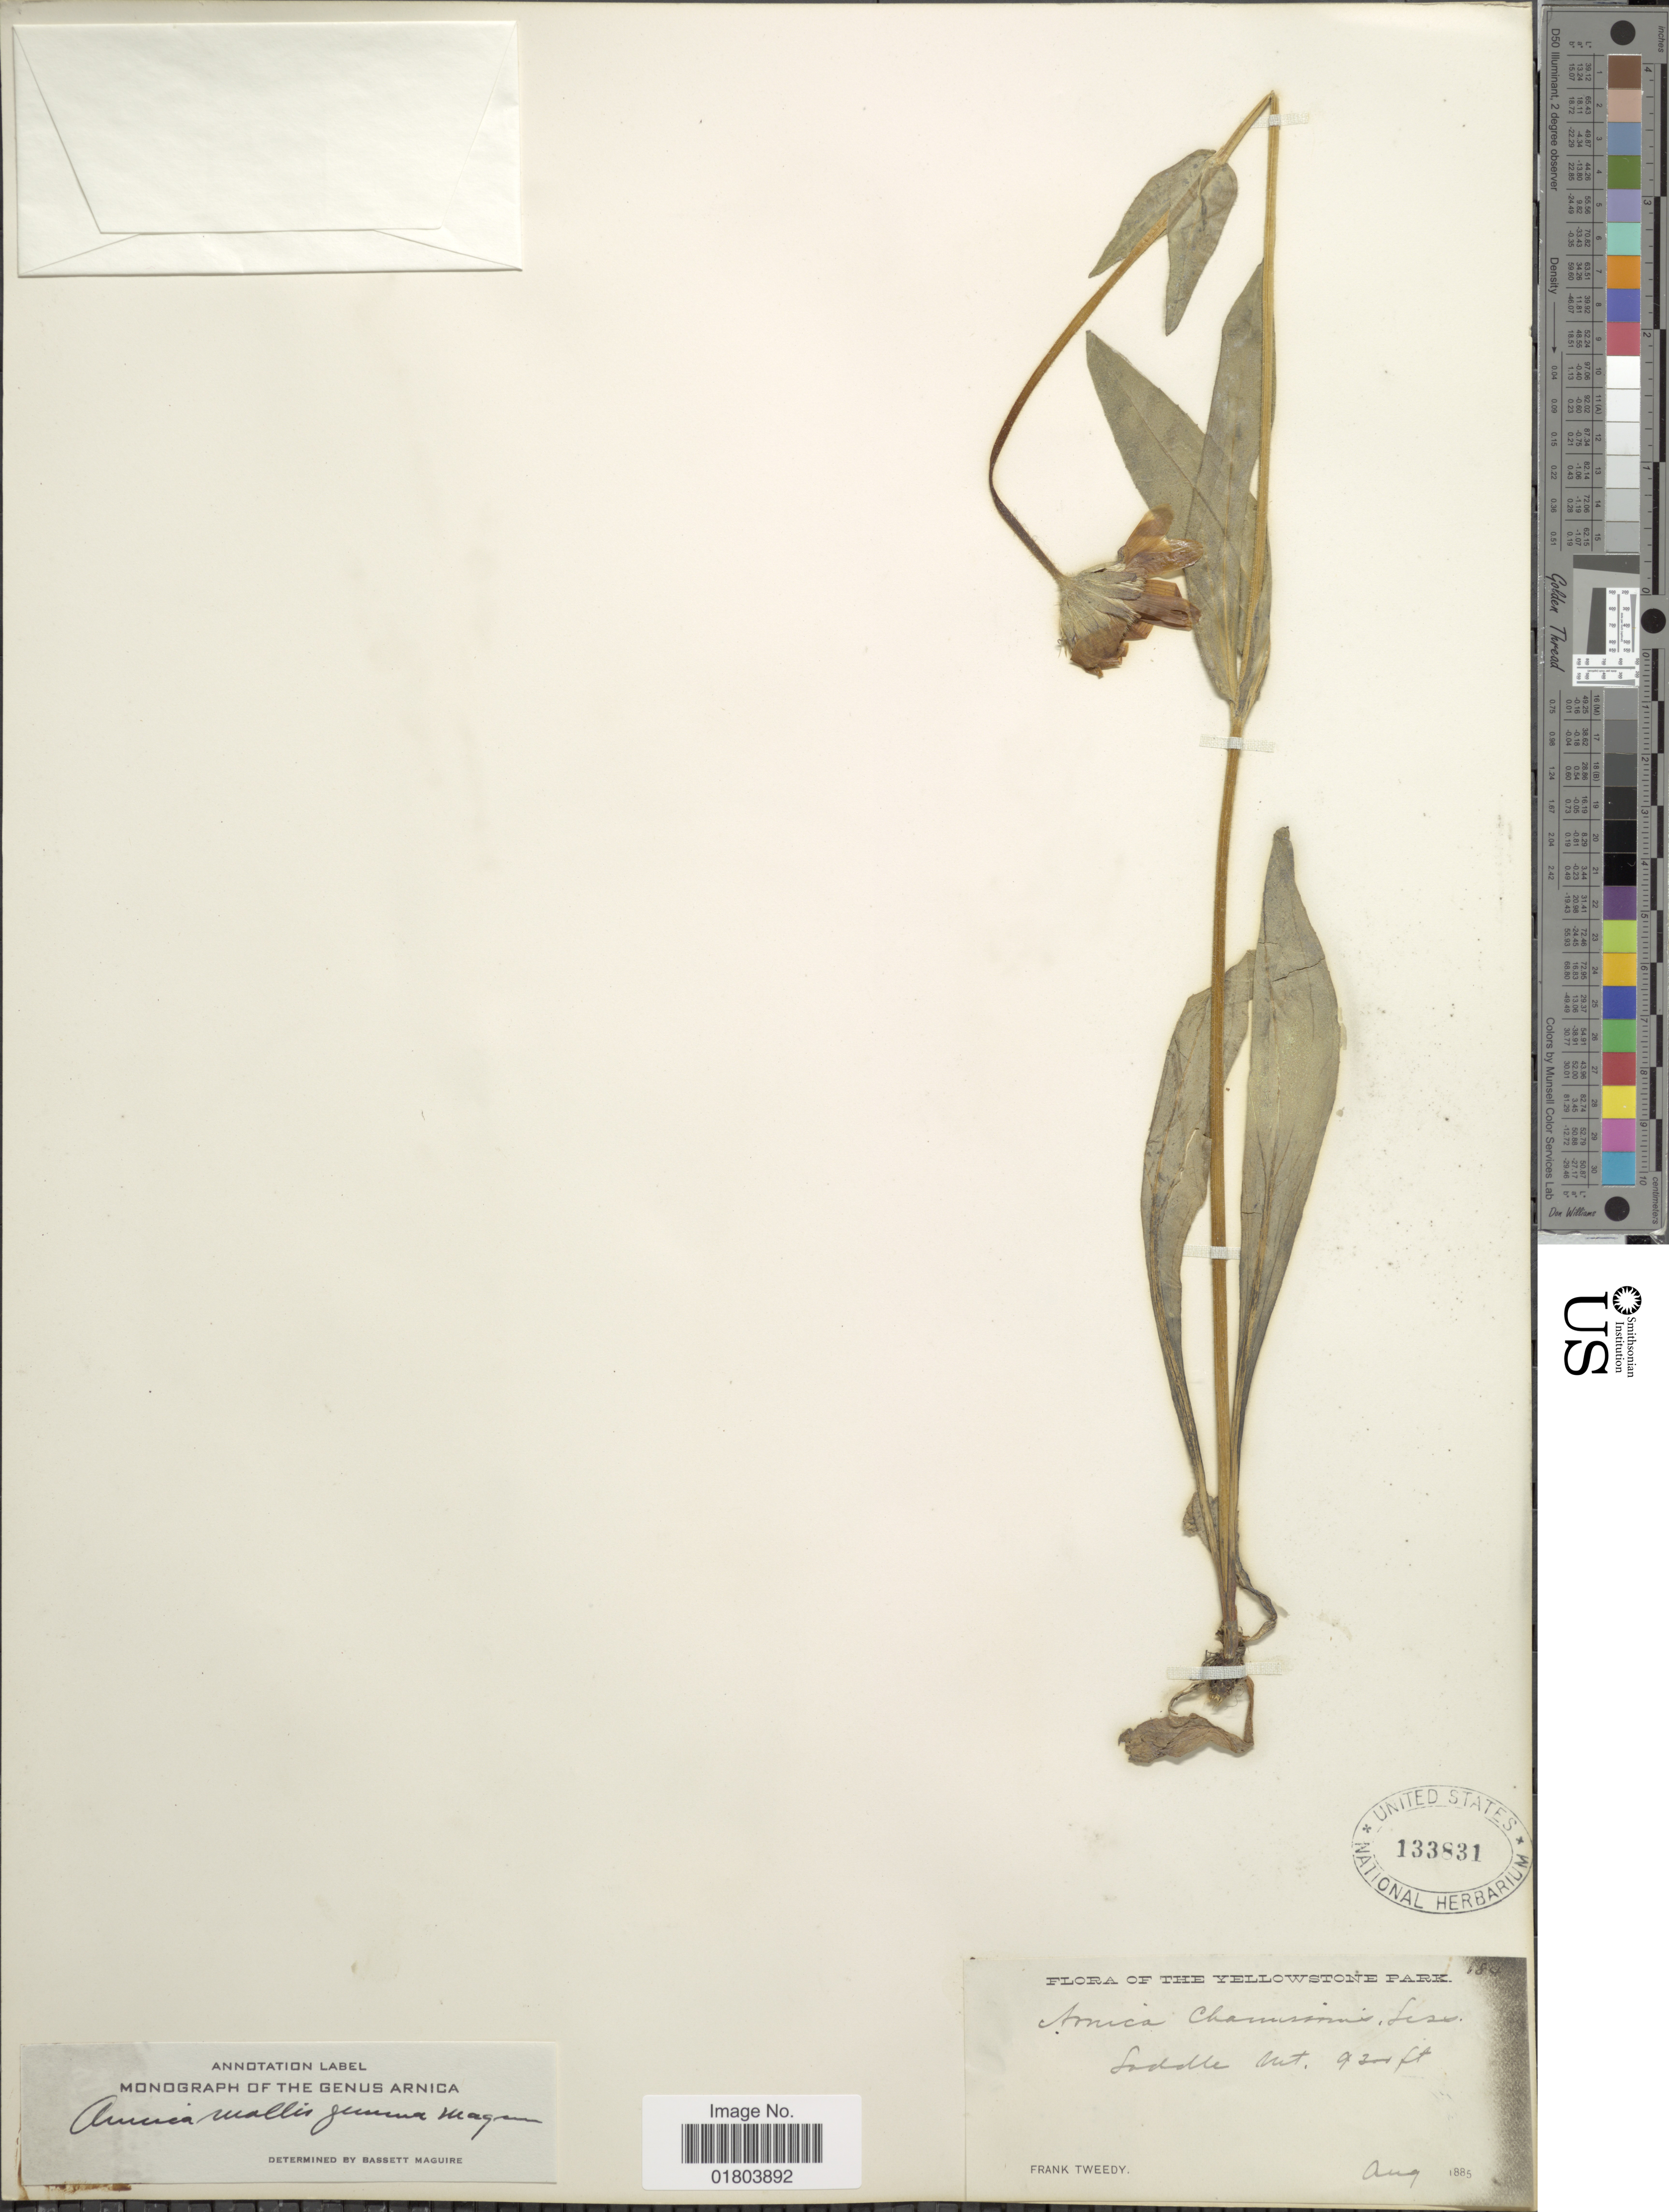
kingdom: Plantae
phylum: Tracheophyta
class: Magnoliopsida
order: Asterales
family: Asteraceae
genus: Arnica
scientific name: Arnica mollis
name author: Hook.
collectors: F. Tweedy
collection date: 1885-08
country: United States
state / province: Wyoming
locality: The Yellowstone Park, Saddle mt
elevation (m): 2835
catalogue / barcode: US 133831